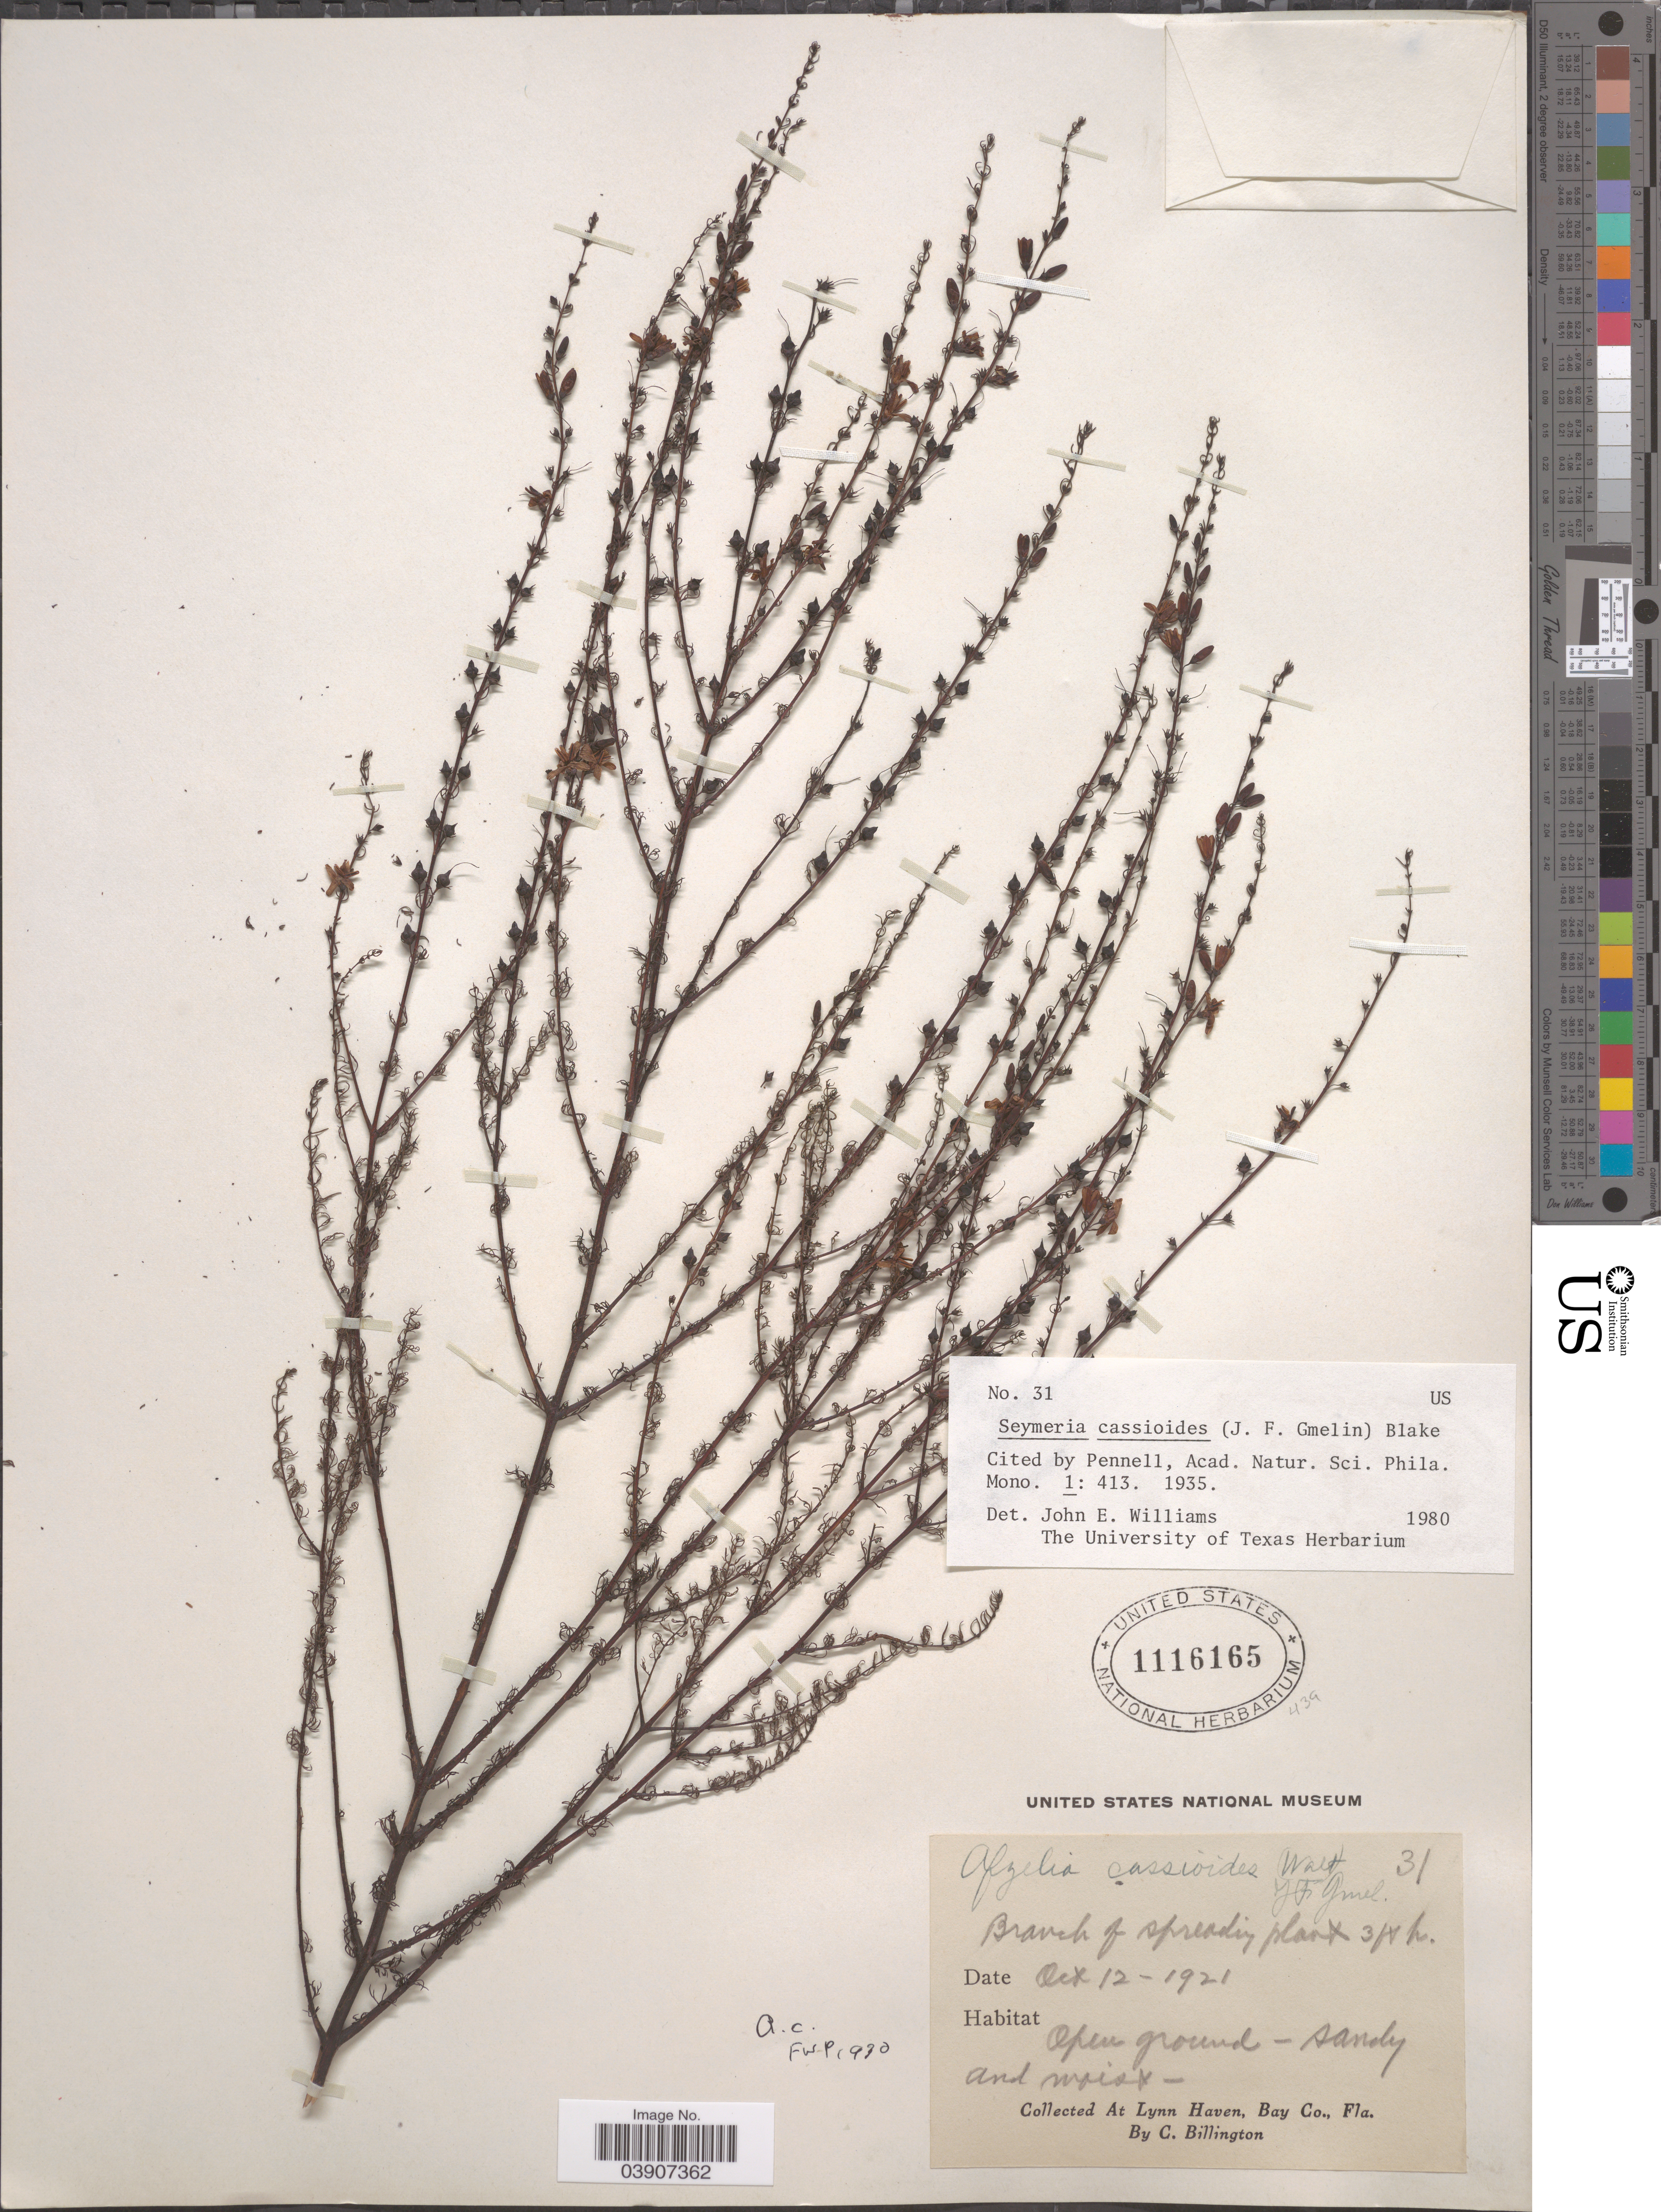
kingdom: Plantae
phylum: Tracheophyta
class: Magnoliopsida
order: Lamiales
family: Orobanchaceae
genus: Seymeria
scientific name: Seymeria cassioides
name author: (J.F. Gmel.) S.F. Blake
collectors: C. Billington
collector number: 31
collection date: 1921-10-12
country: United States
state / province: Florida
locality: Lynn Haven, Bay Co.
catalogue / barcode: US 1116165